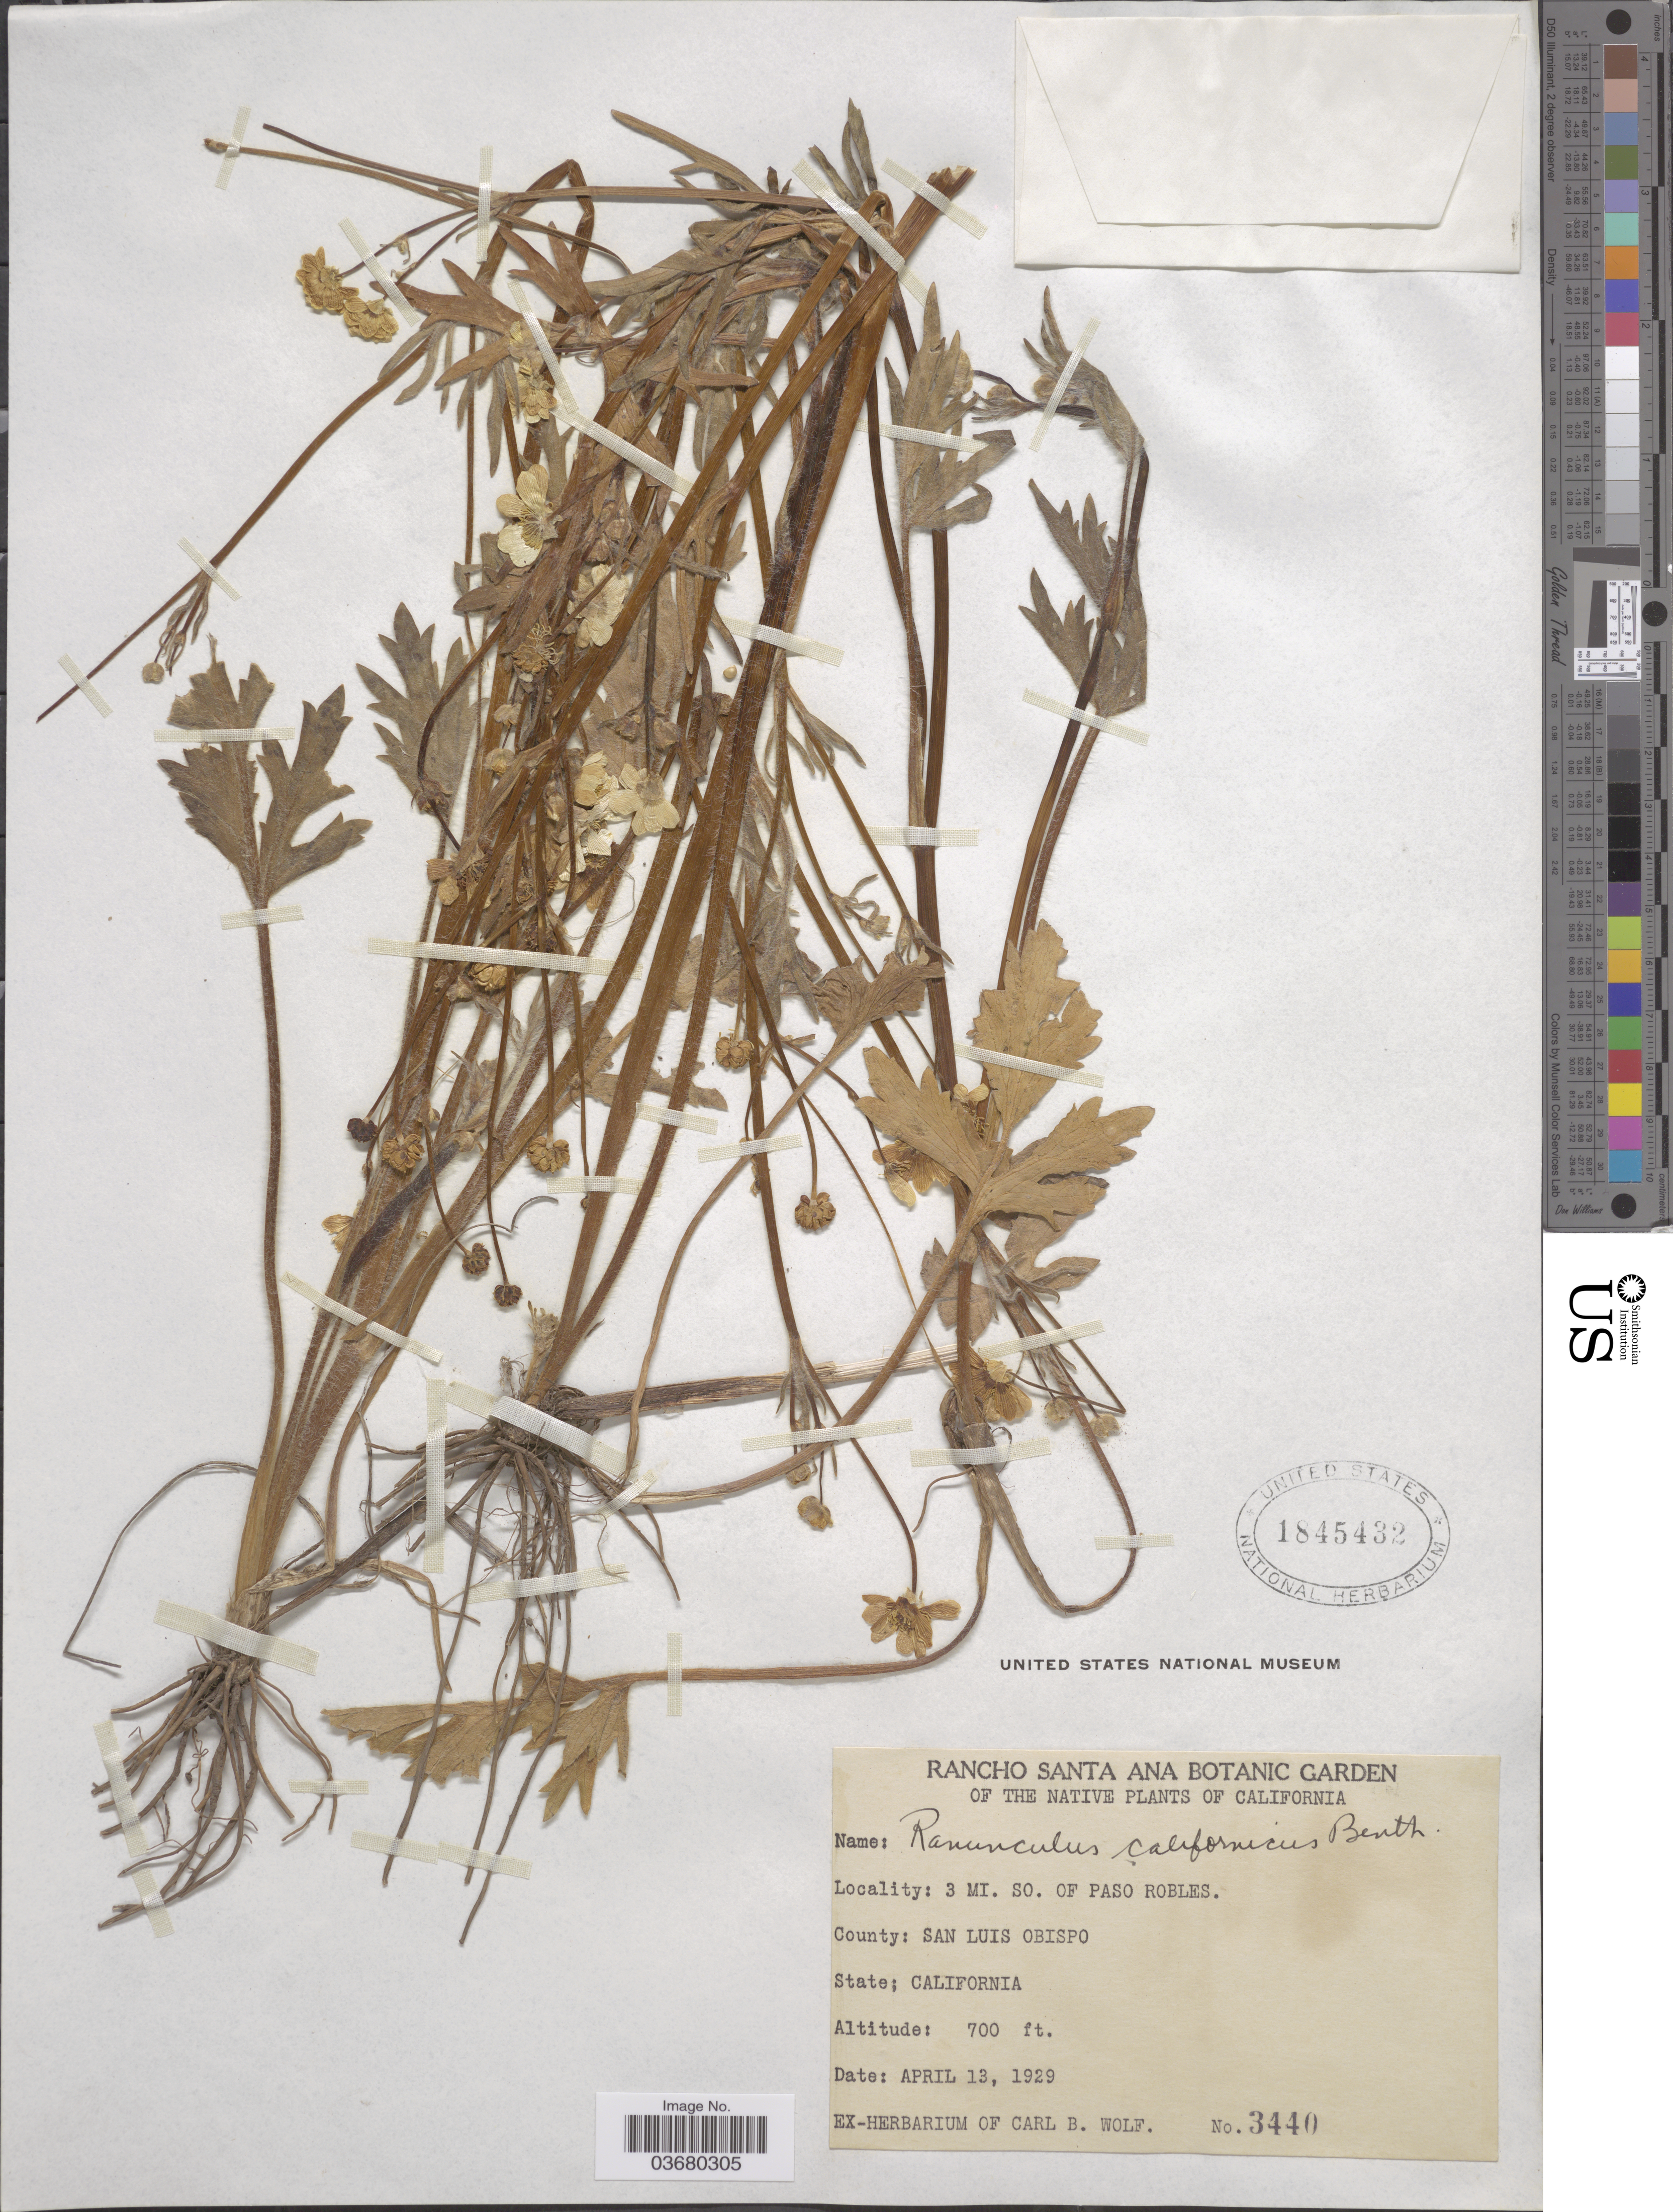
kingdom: Plantae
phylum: Tracheophyta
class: Magnoliopsida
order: Ranunculales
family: Ranunculaceae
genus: Ranunculus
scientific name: Ranunculus californicus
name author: Benth.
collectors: ex herb. Carl B. Wolf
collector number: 3440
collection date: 1929-04-13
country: United States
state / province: California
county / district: San Luis Obispo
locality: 3 mi. So. of Paso Robles. County: San Luis Obispo.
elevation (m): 213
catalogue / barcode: US 1845432